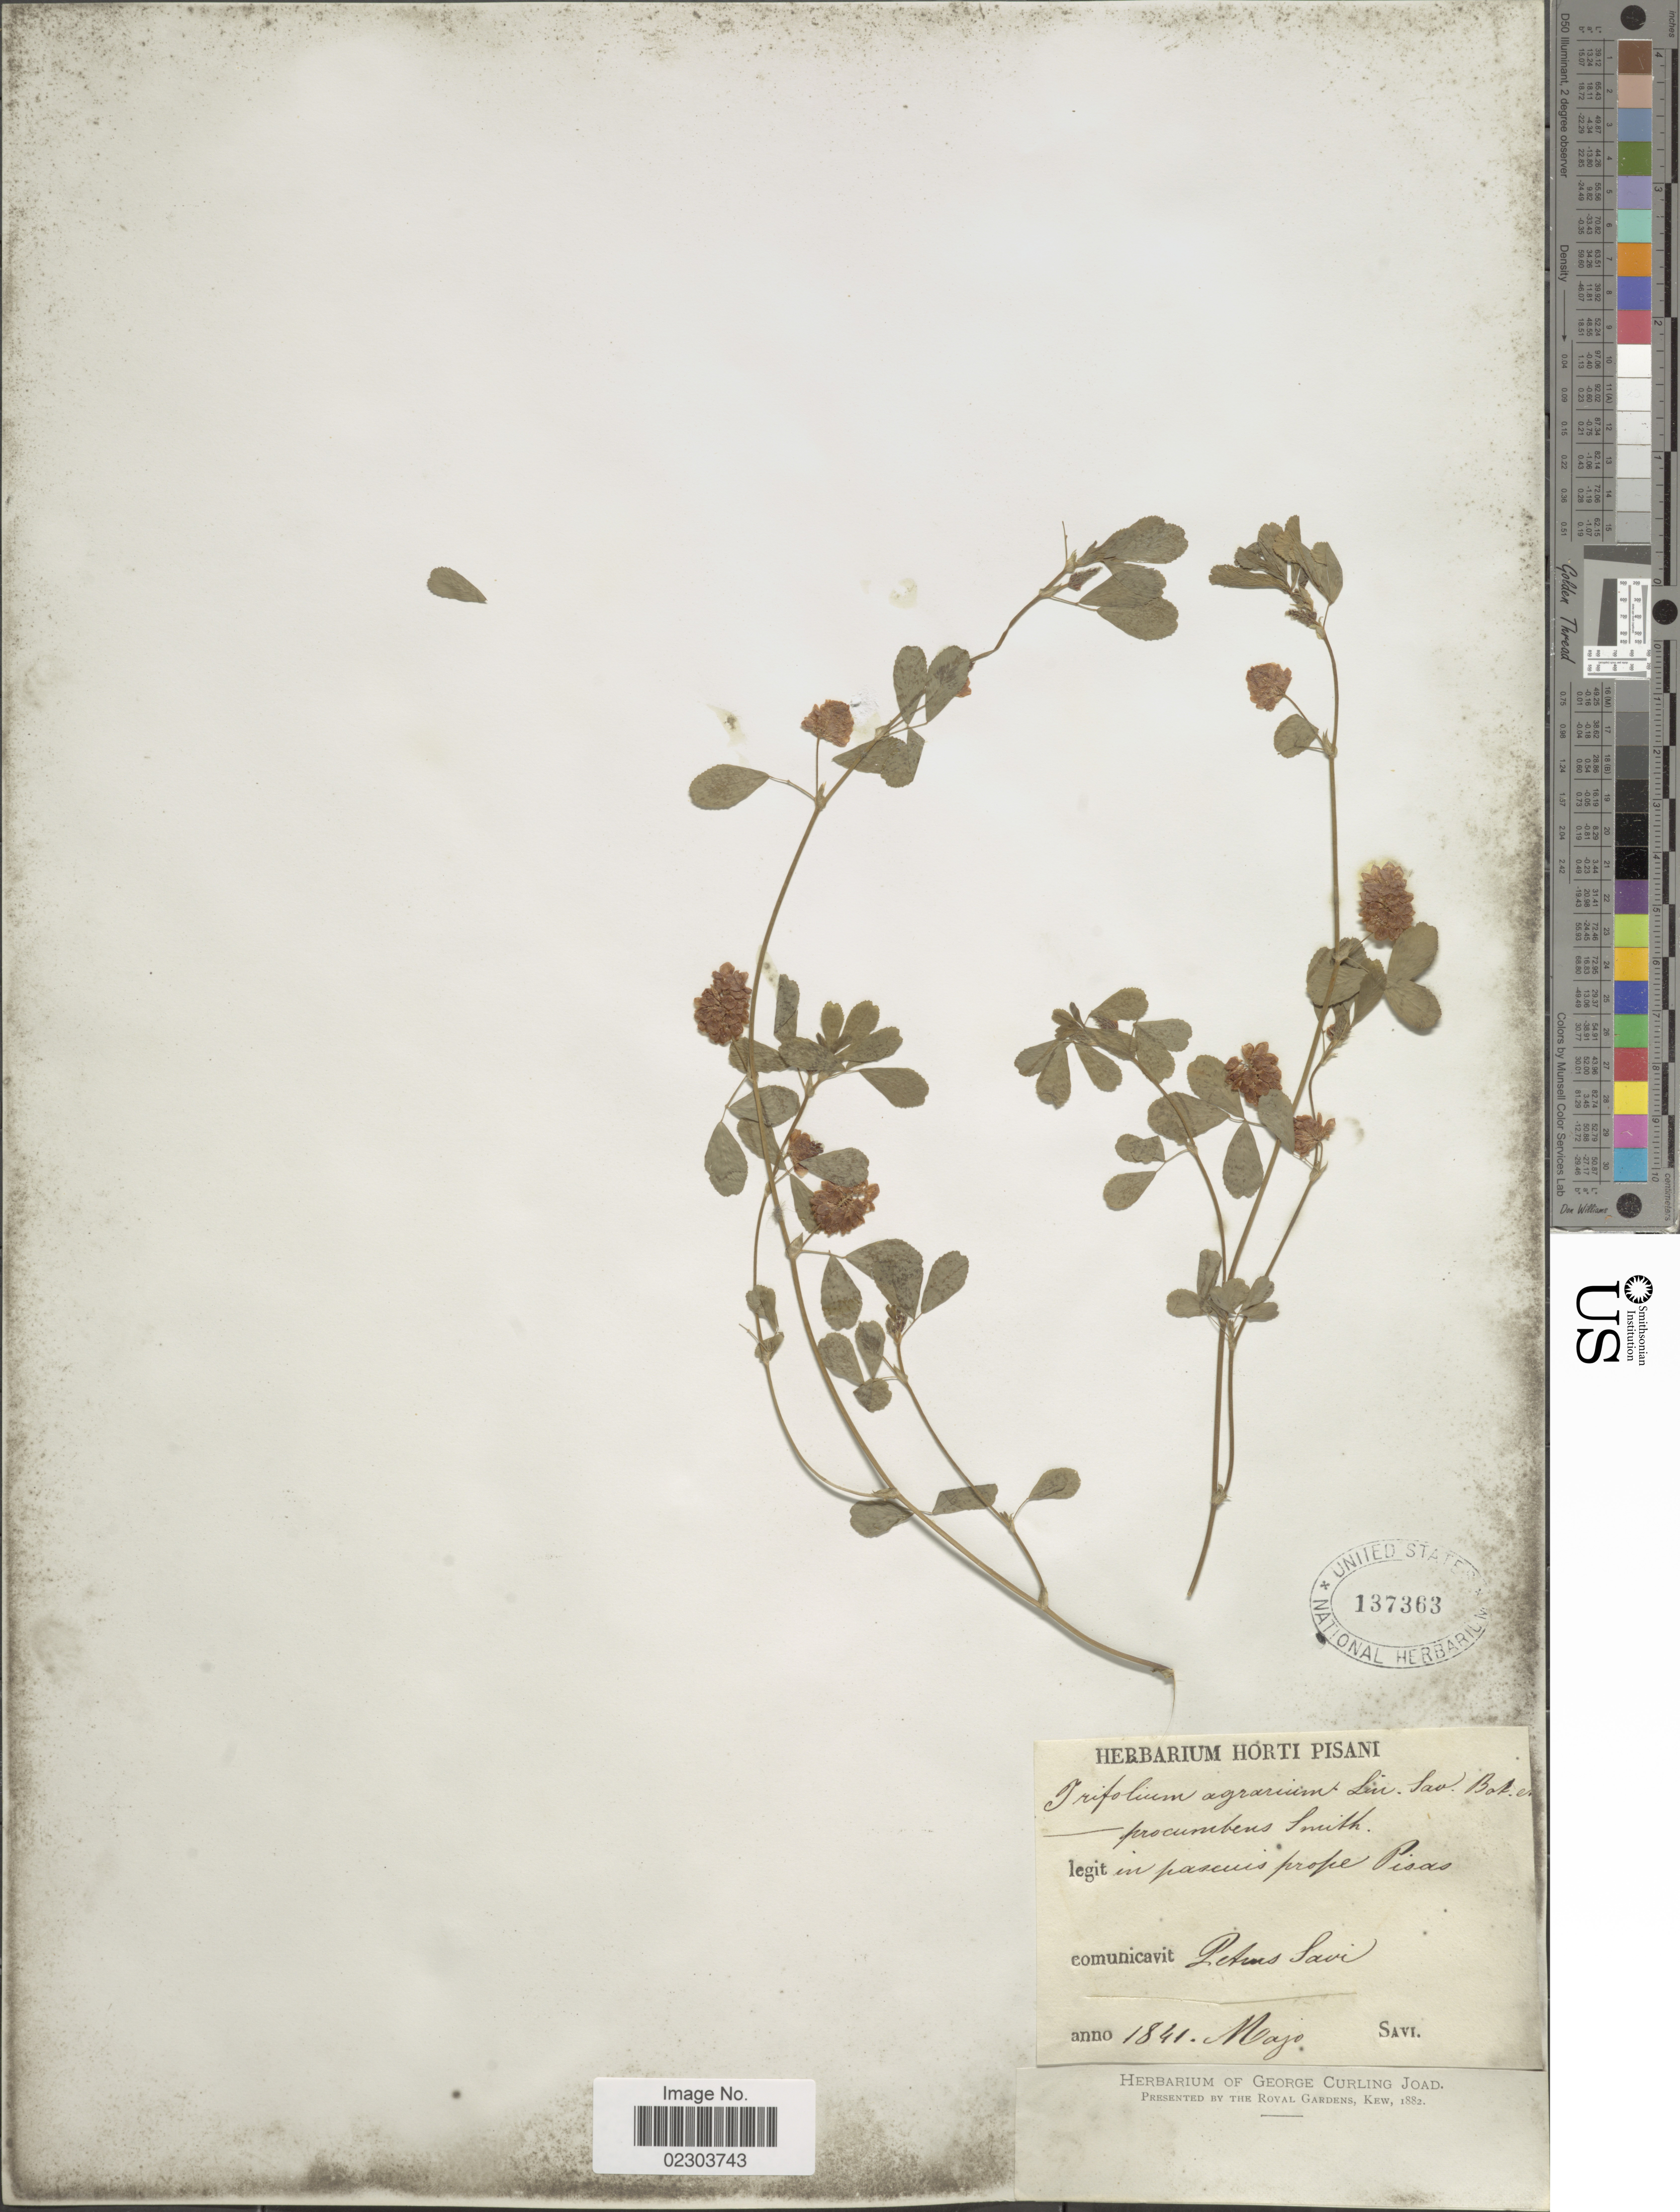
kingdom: Plantae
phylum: Tracheophyta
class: Magnoliopsida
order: Fabales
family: Fabaceae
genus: Trifolium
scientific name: Trifolium agrarium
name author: L.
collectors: G. Savi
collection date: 1841-05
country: Italy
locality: In pascuis prope Pisas [interpreted]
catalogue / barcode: US 137363